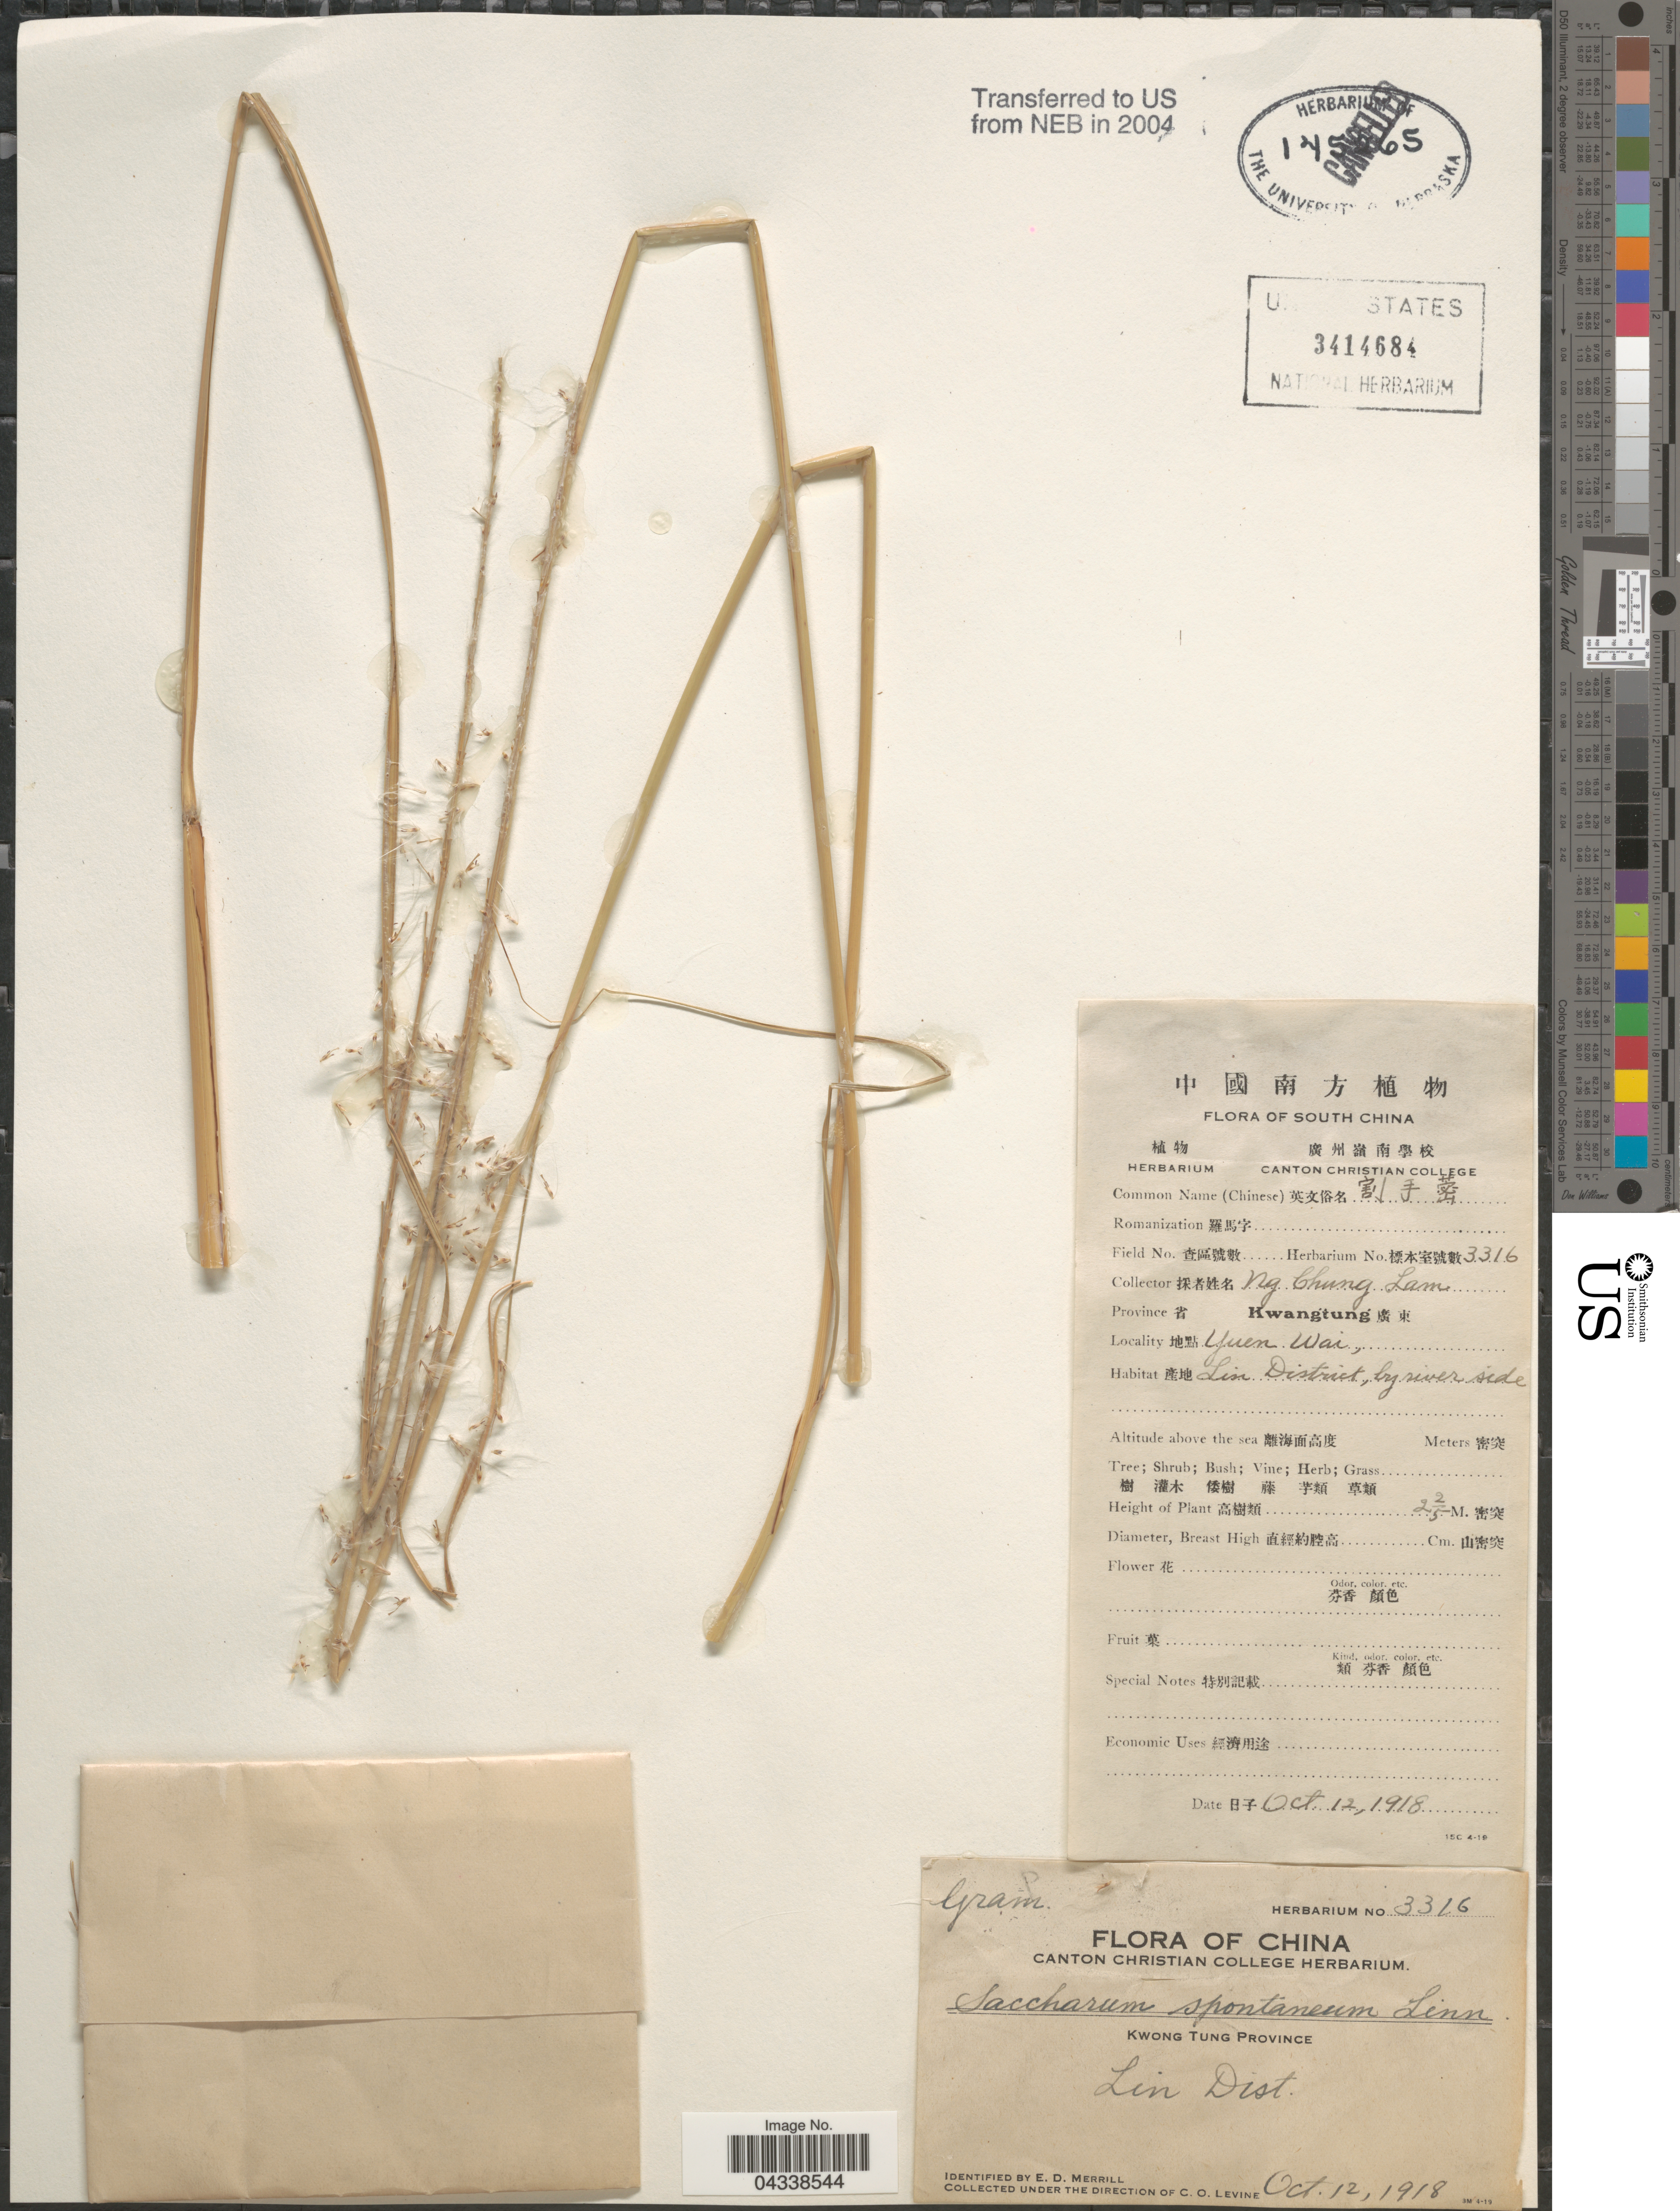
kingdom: Plantae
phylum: Tracheophyta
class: Liliopsida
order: Poales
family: Poaceae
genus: Saccharum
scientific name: Saccharum spontaneum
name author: L.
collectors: N. C. Lam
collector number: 3316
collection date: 1918-10-12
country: China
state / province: Guangdong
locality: South China. Kwangtung X. Yuen Wai, Lin District, by river side. Kwong Tung Province. Lin Dist.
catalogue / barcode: US 3414684